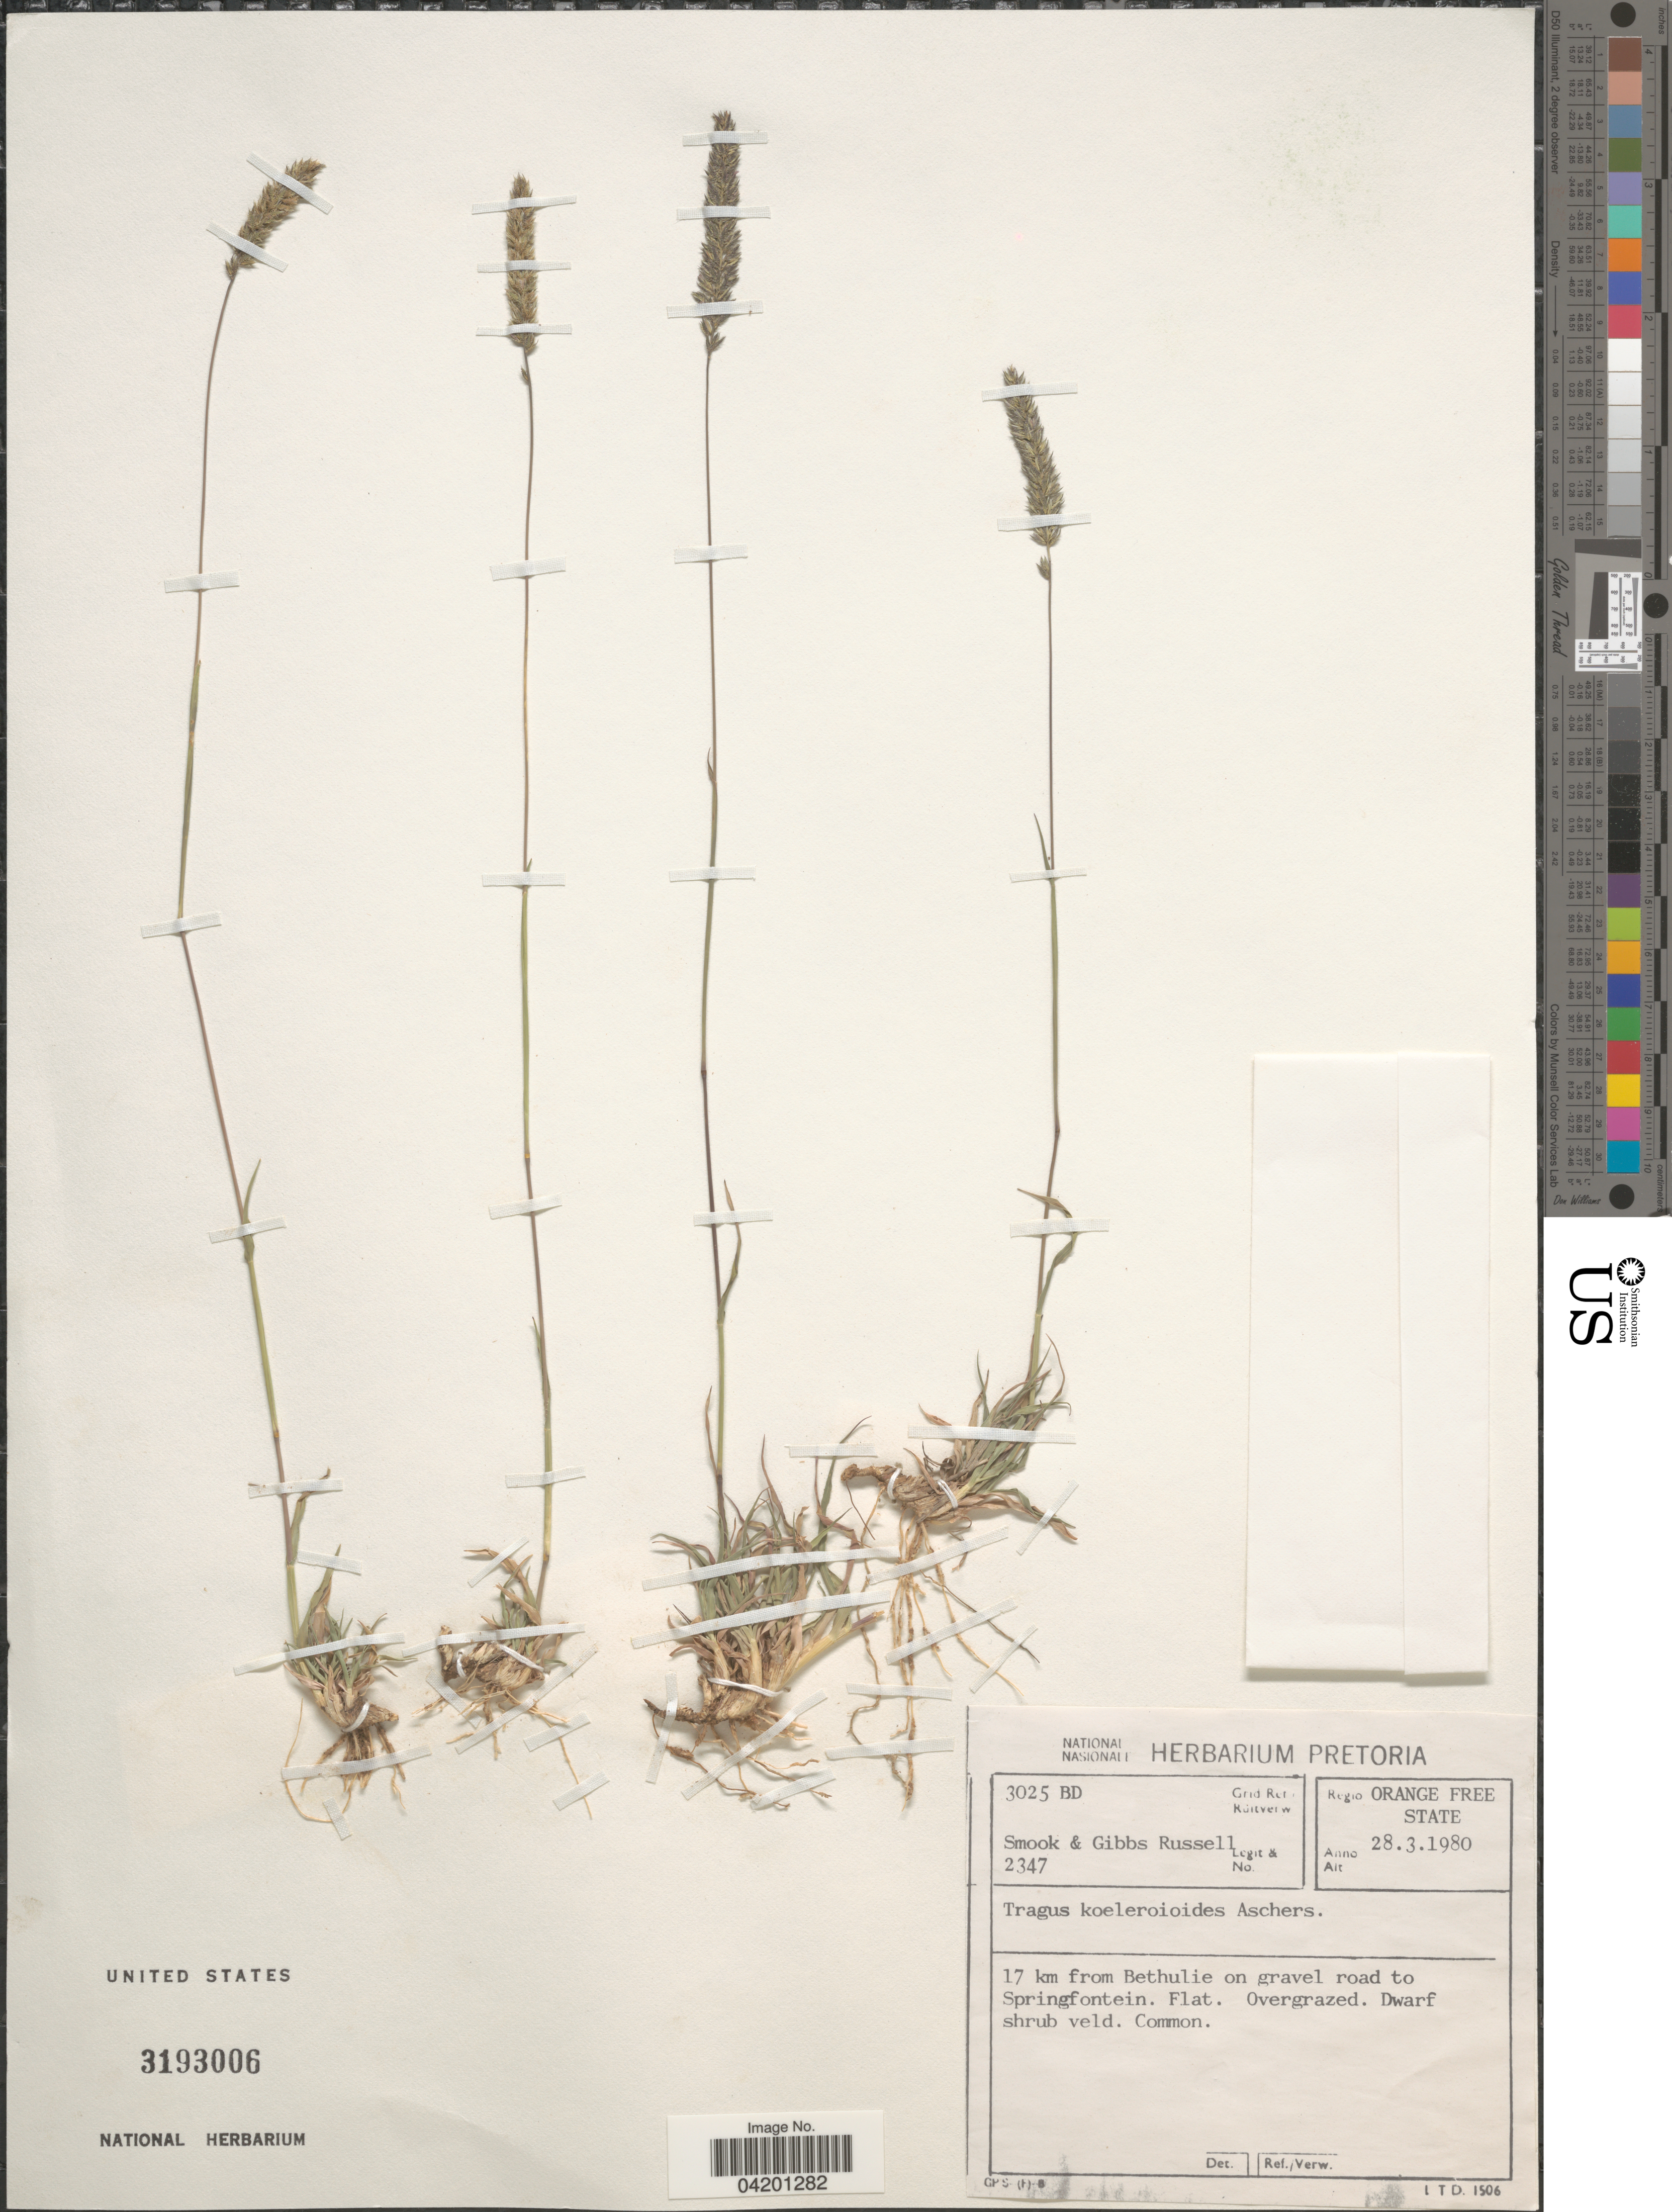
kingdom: Plantae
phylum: Tracheophyta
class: Liliopsida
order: Poales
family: Poaceae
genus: Tragus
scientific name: Tragus koelerioides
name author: Asch.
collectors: S. Russell & G. Russell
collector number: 2347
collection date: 1980-03-28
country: South Africa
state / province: Free State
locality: Grid Ref./Ruitverw. 3025 BD. Regio Orange Free State. 17 km from Bethulie on gravel road to Springfontein.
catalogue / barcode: US 3193006